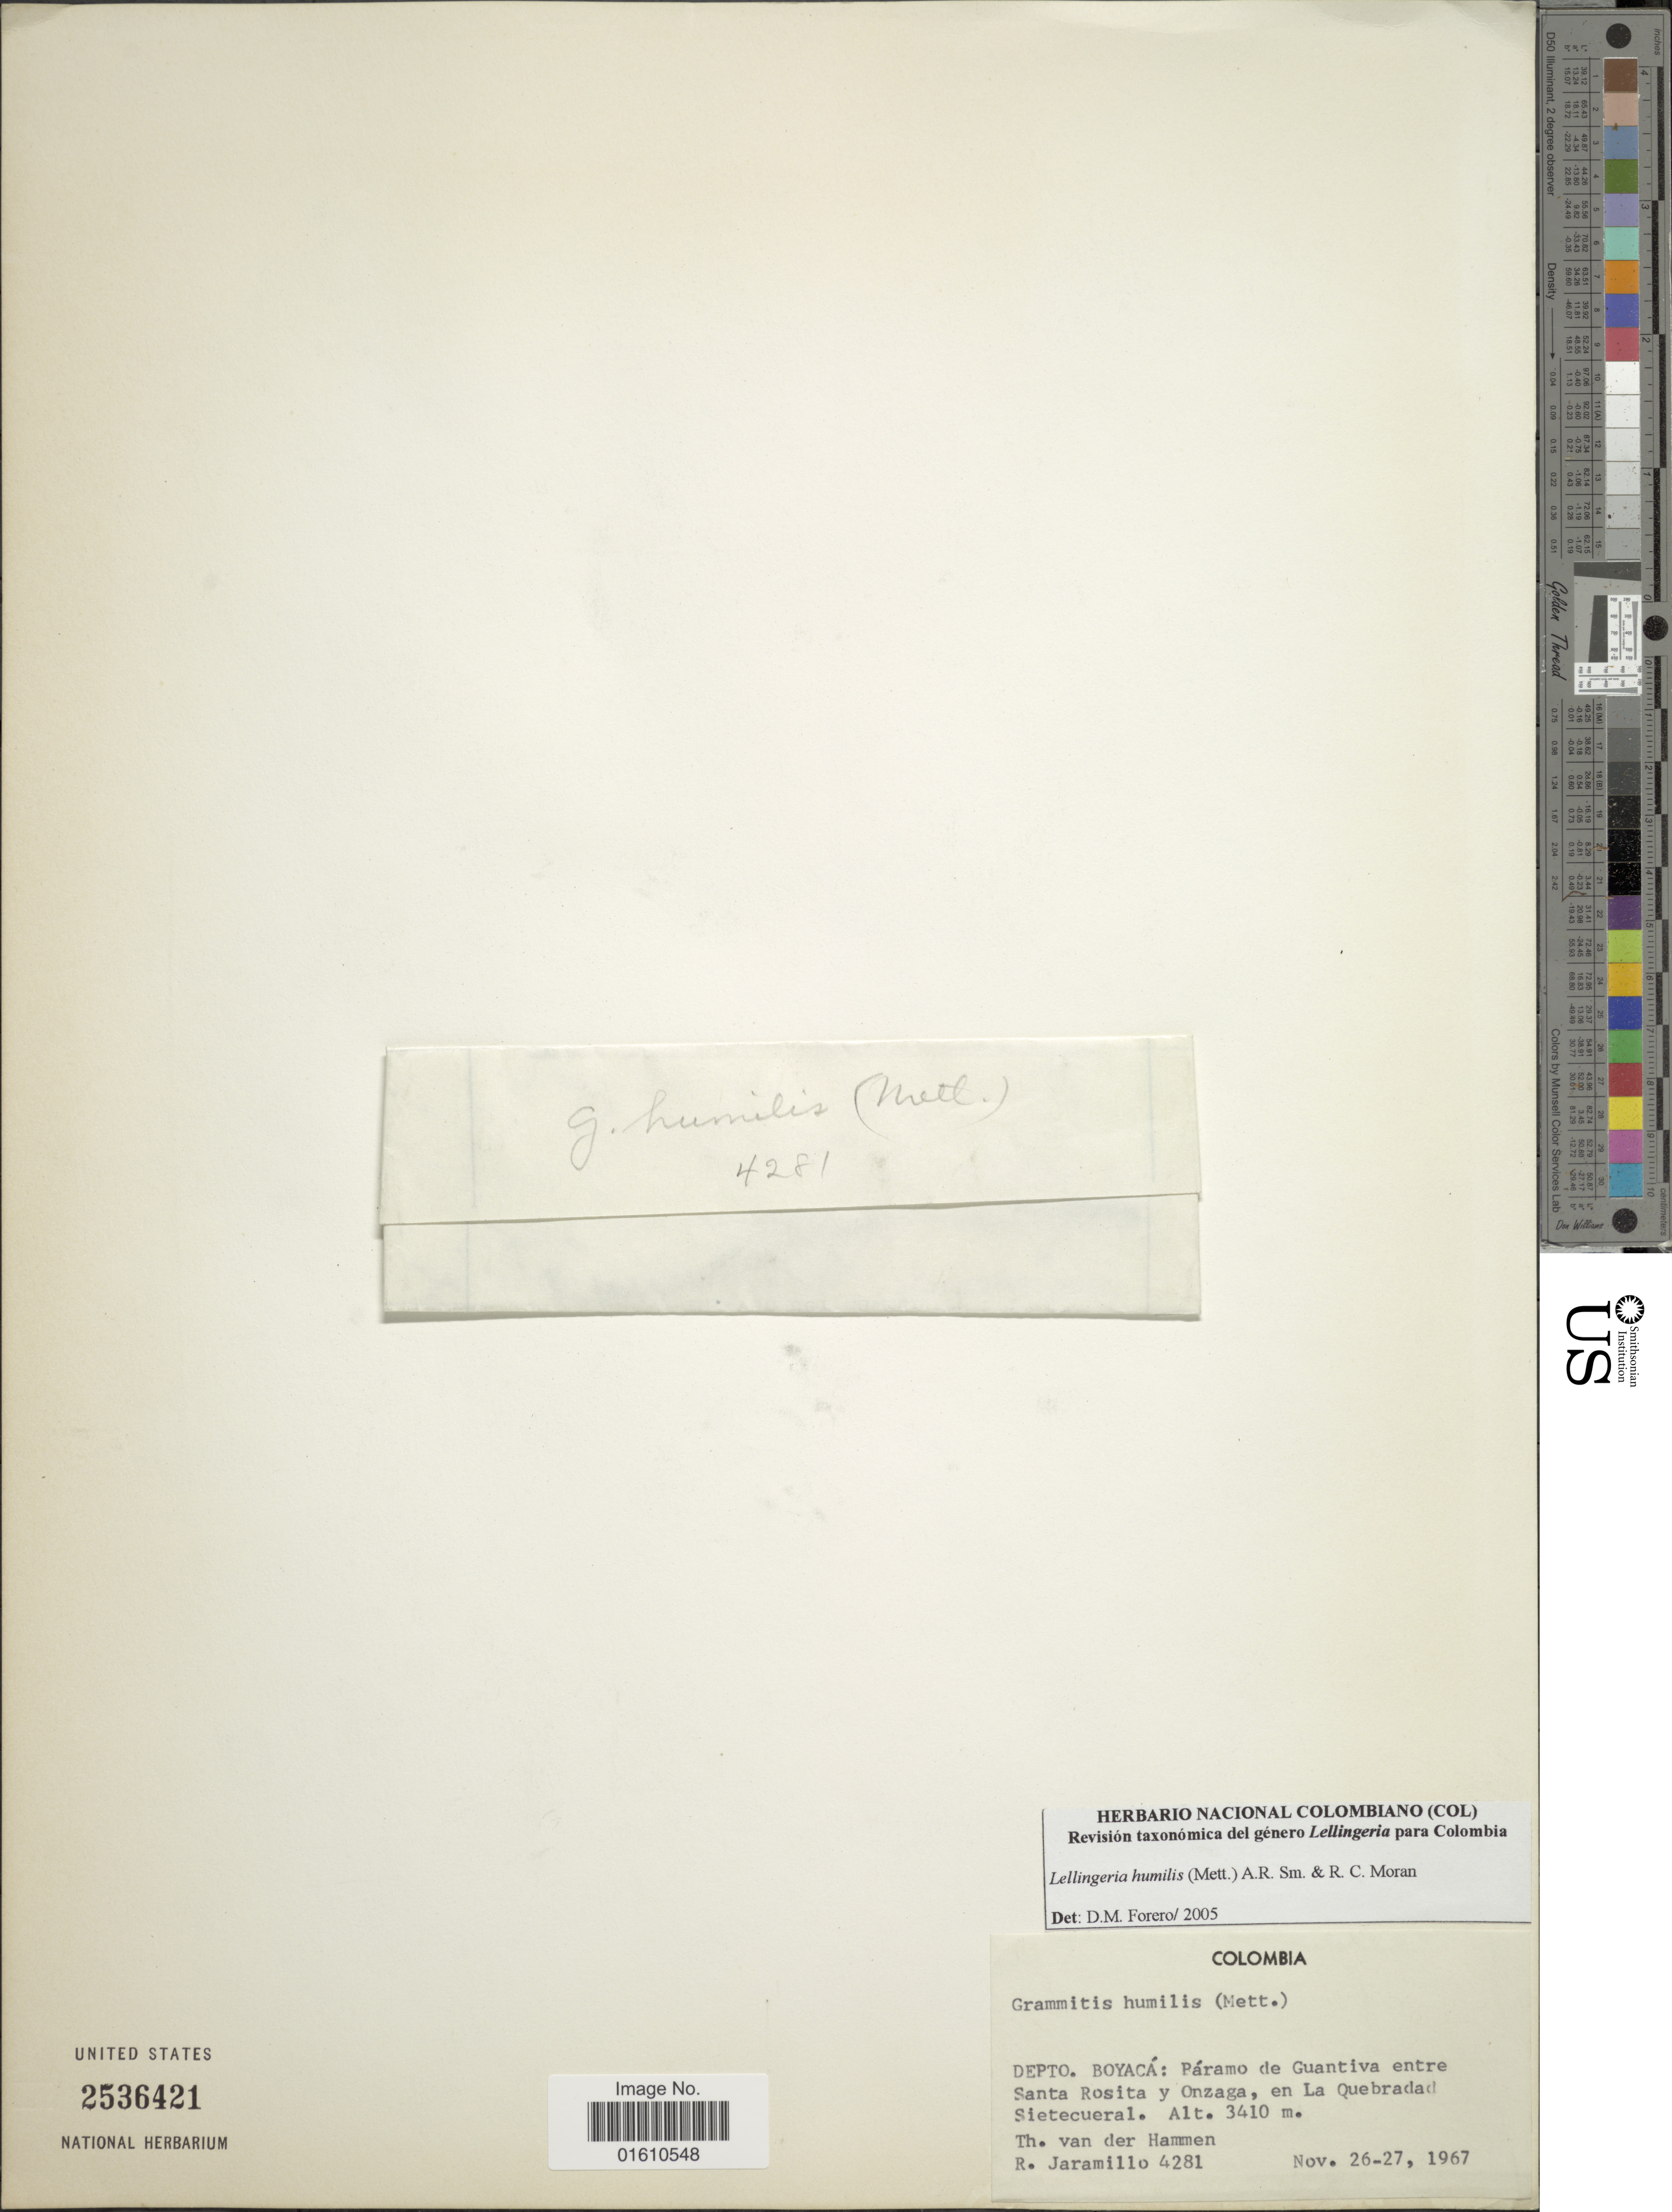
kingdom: Plantae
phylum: Tracheophyta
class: Polypodiopsida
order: Polypodiales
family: Polypodiaceae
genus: Lellingeria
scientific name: Lellingeria humilis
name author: (Mett.) A.R. Sm. & R.C. Moran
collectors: R. Jaramillo M.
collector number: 4281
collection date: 1967-11-26/1967-11-27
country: Colombia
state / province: Boyacá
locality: Depto. Boyaca: Paramo de Guantiva entre Santa Rosita y Onzaga, en La Quebradad Sietecueral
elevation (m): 3410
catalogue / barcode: US 2536421